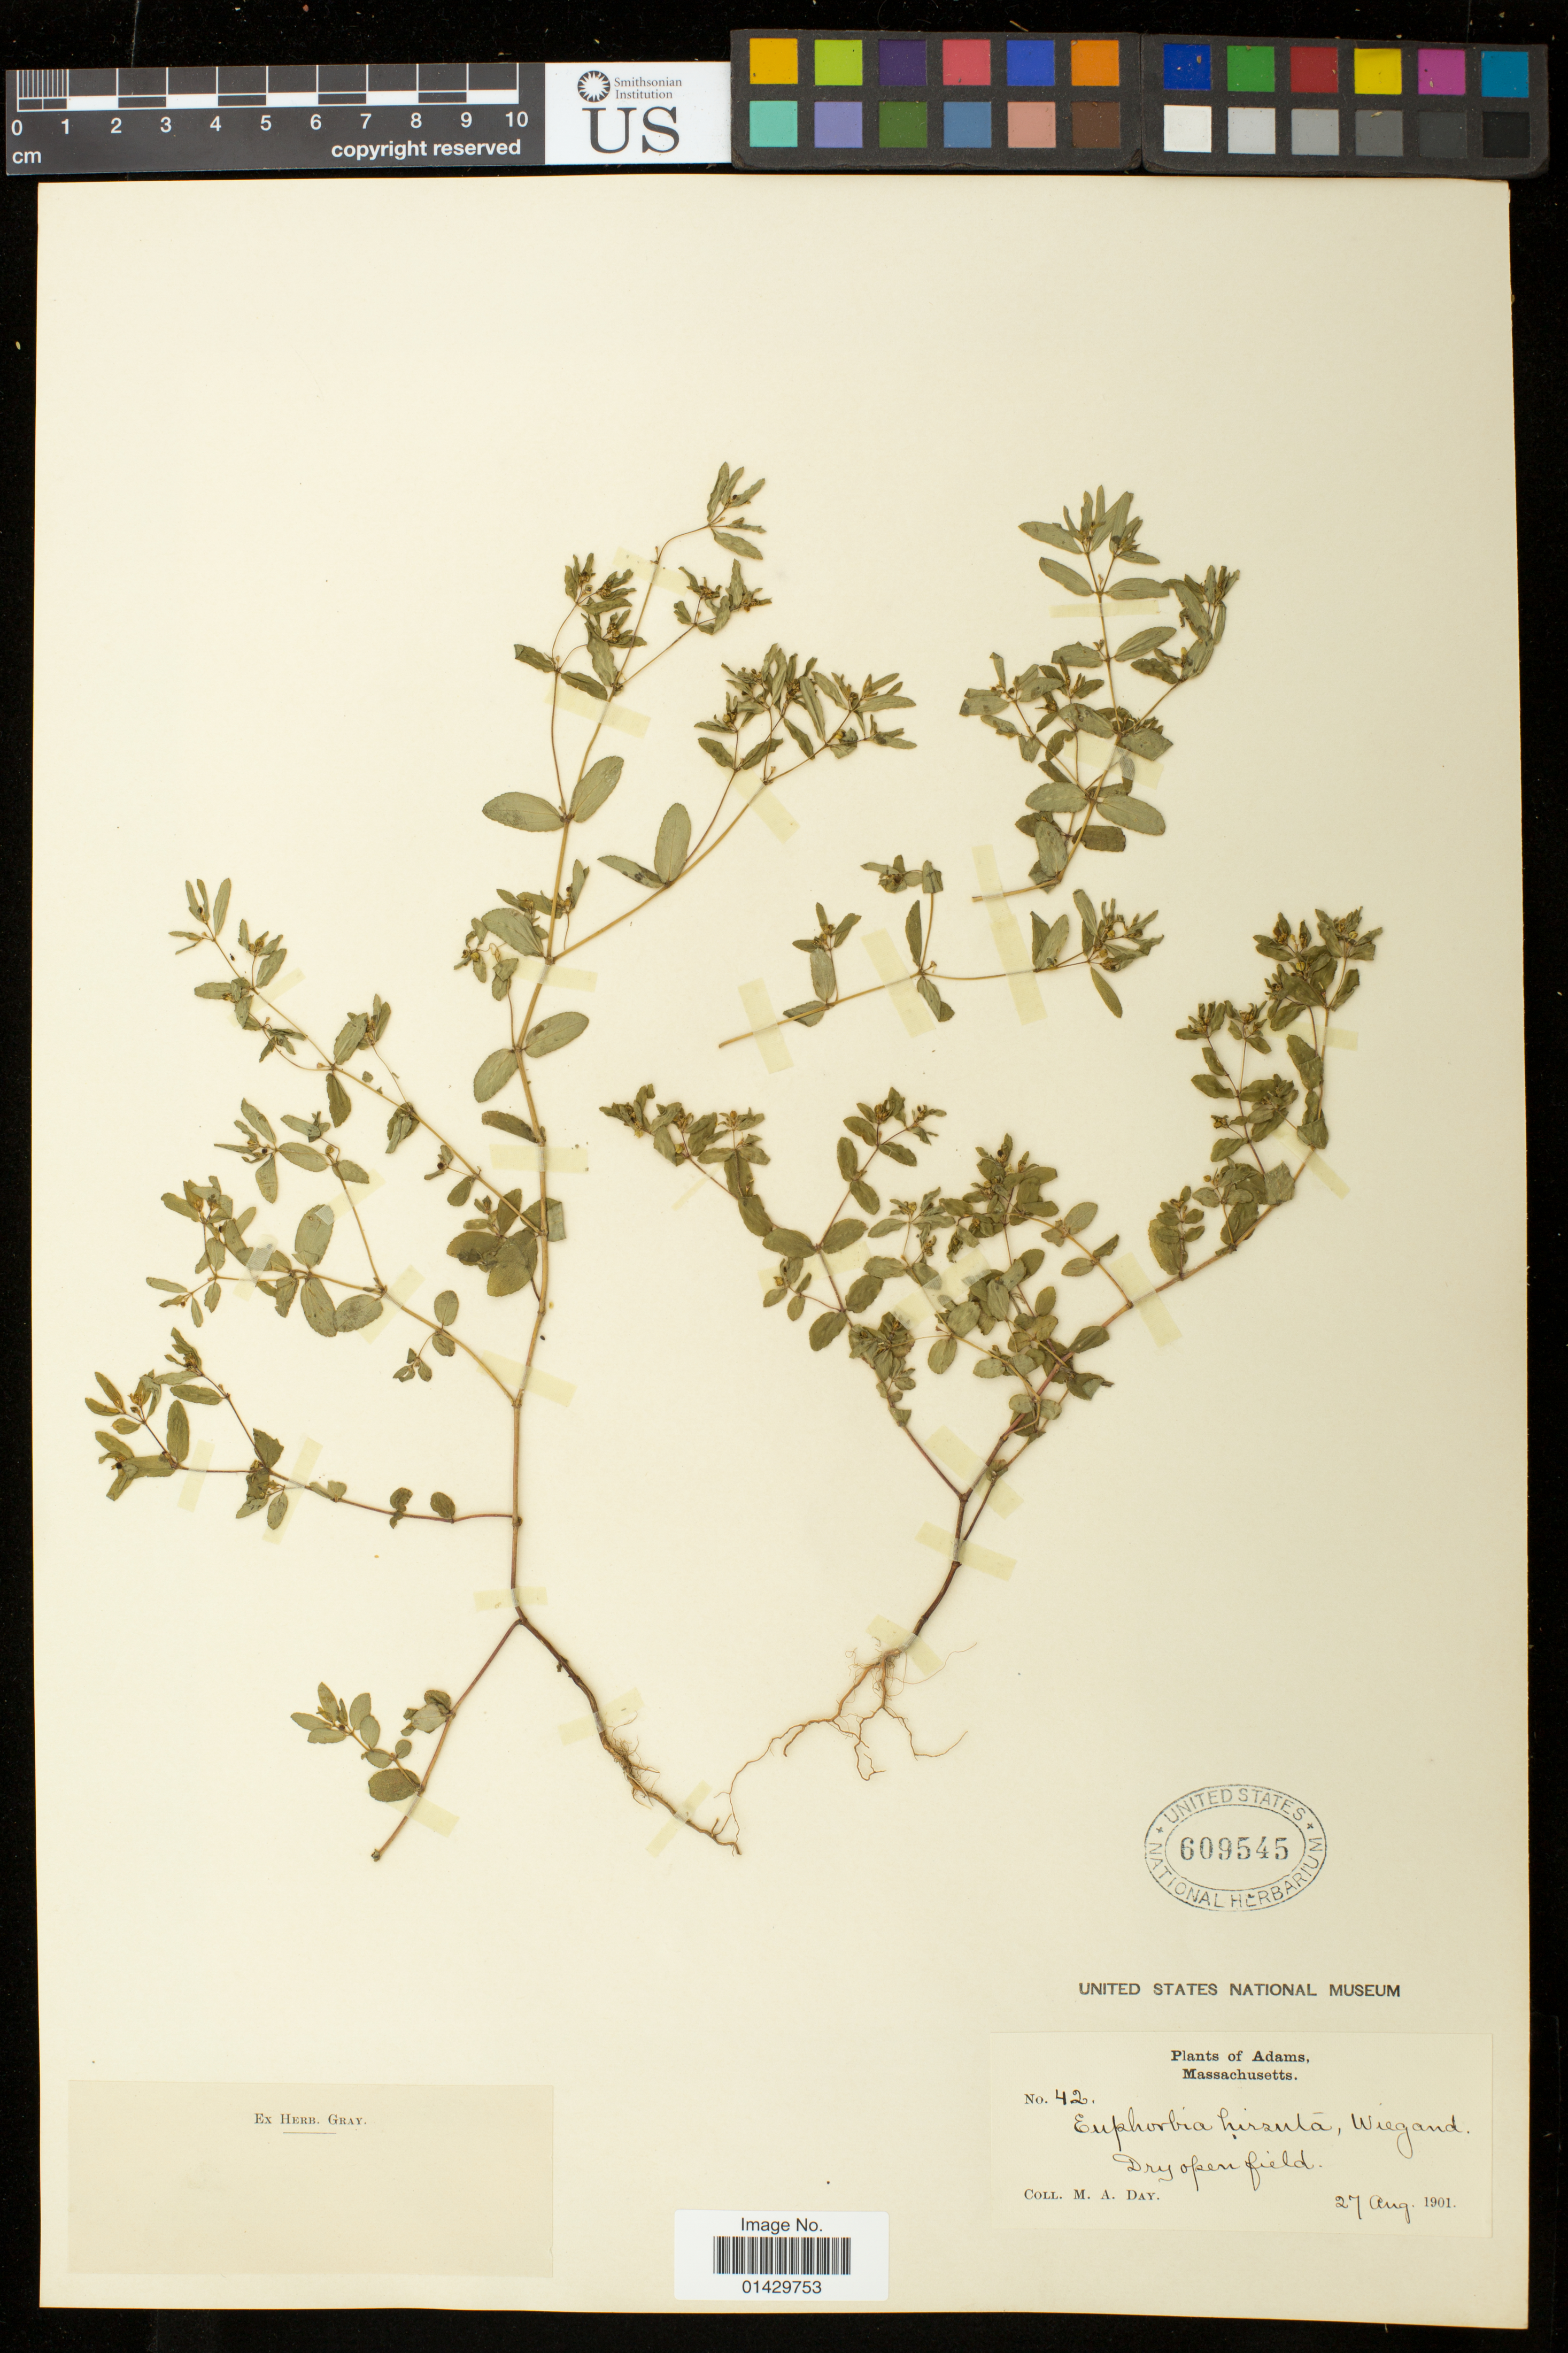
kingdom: Plantae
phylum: Tracheophyta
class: Magnoliopsida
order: Malpighiales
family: Euphorbiaceae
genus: Euphorbia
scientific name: Euphorbia vermiculata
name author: Raf.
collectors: M. Day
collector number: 42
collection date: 1901-08-27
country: United States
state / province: Massachusetts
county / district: Berkshire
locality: Adams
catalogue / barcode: US 609545